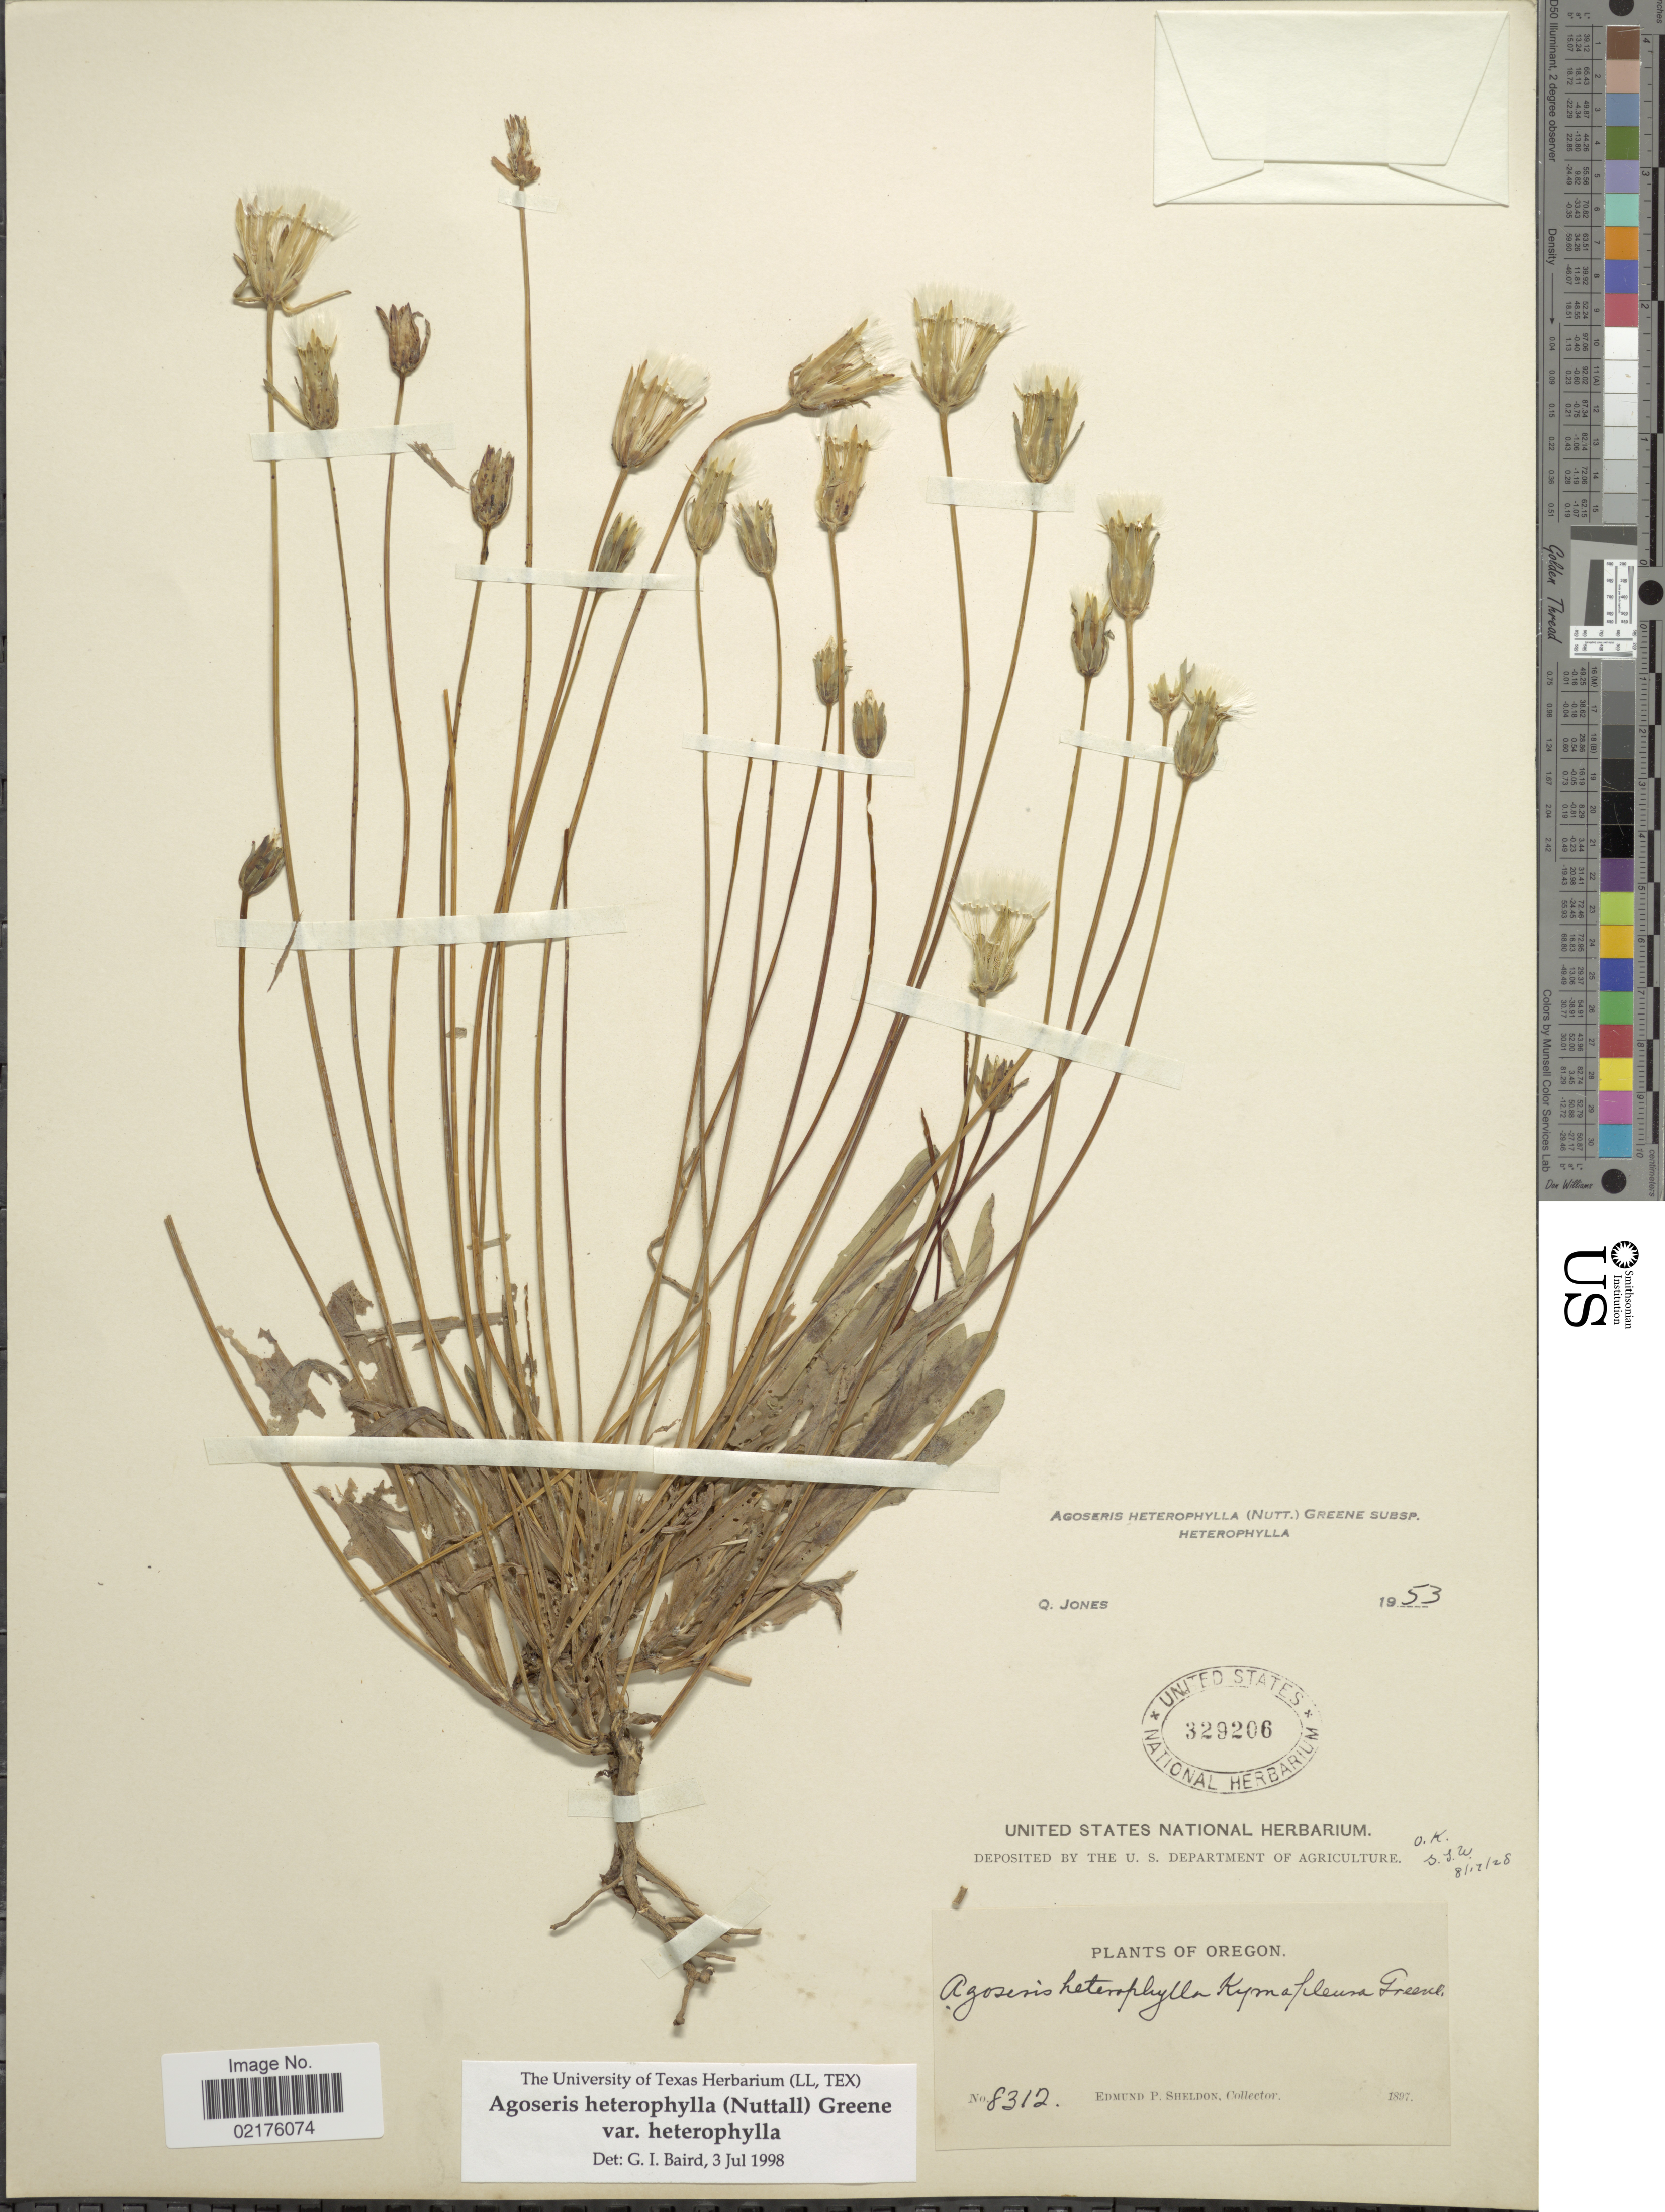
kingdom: Plantae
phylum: Tracheophyta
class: Magnoliopsida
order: Asterales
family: Asteraceae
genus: Agoseris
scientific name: Agoseris heterophylla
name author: (Nutt.) Greene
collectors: E. P. Sheldon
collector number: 8312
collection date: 1897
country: United States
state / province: Oregon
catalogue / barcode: US 329206